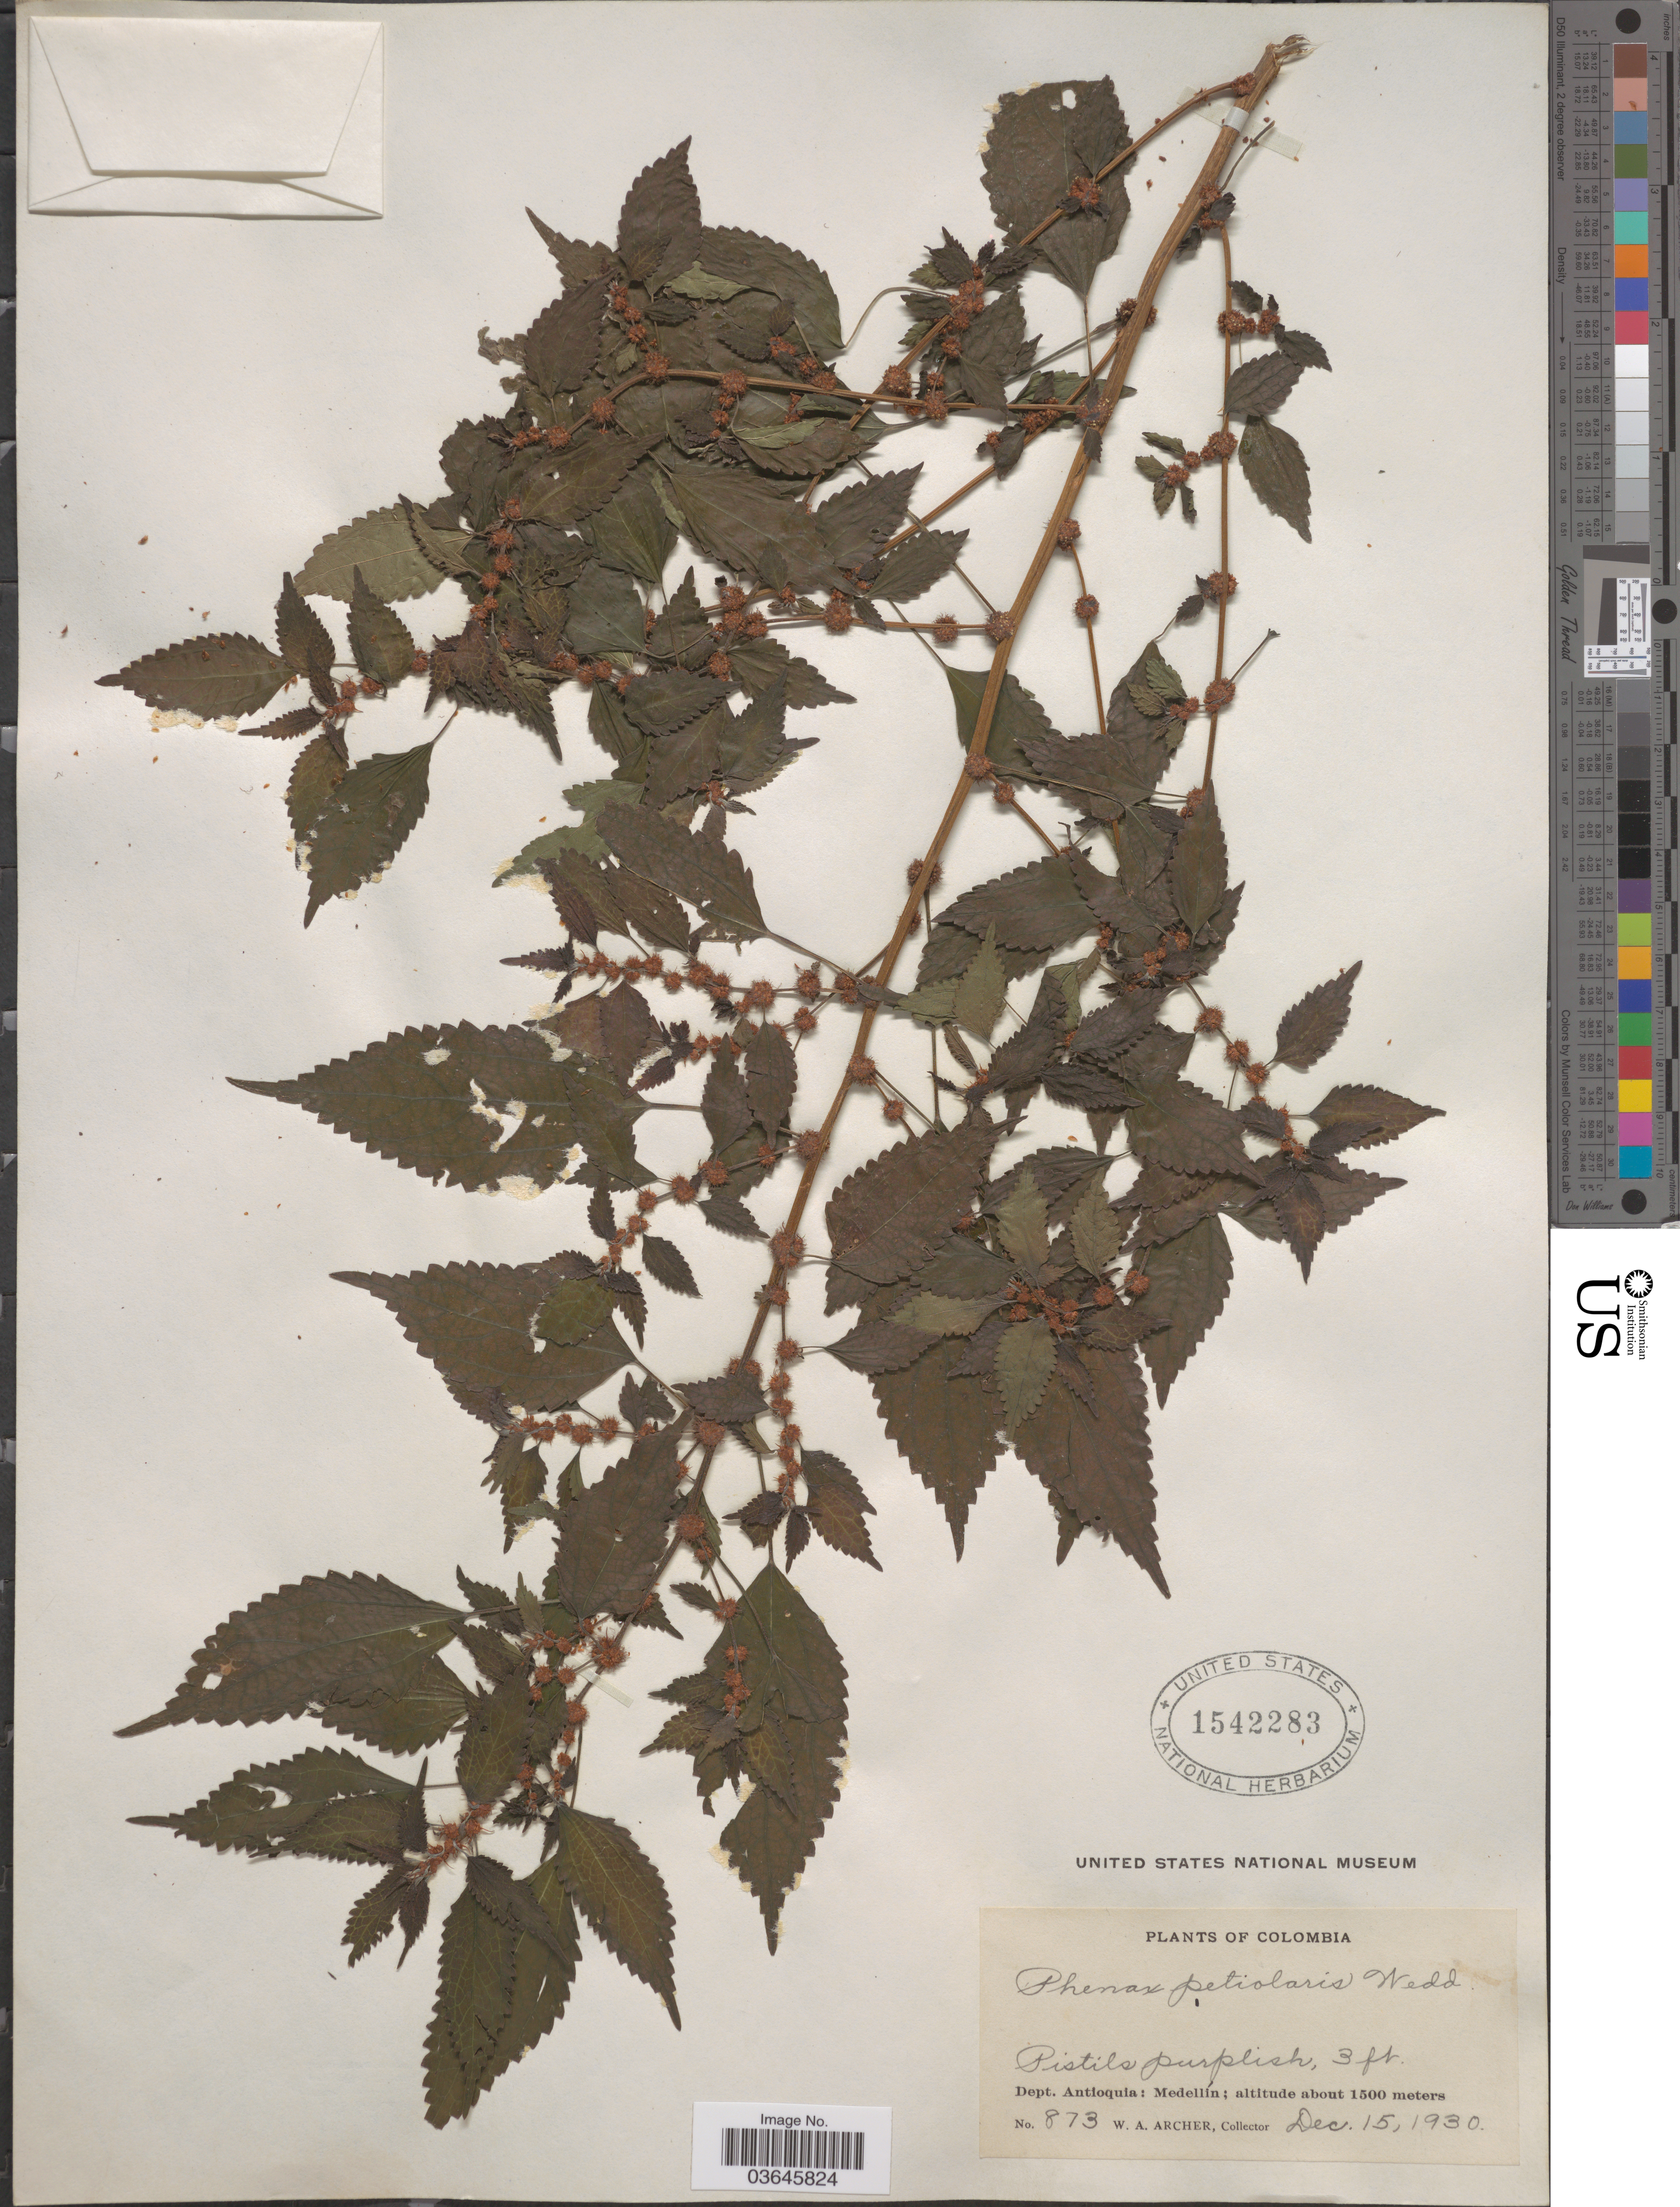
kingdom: Plantae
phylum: Tracheophyta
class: Magnoliopsida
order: Rosales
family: Urticaceae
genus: Phenax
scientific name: Phenax petiolaris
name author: Wedd.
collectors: W. Archer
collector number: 873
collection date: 1930-12-15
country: Colombia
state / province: Antioquia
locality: Dept. Antioquia: Medellín.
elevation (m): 1500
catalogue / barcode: US 1542283